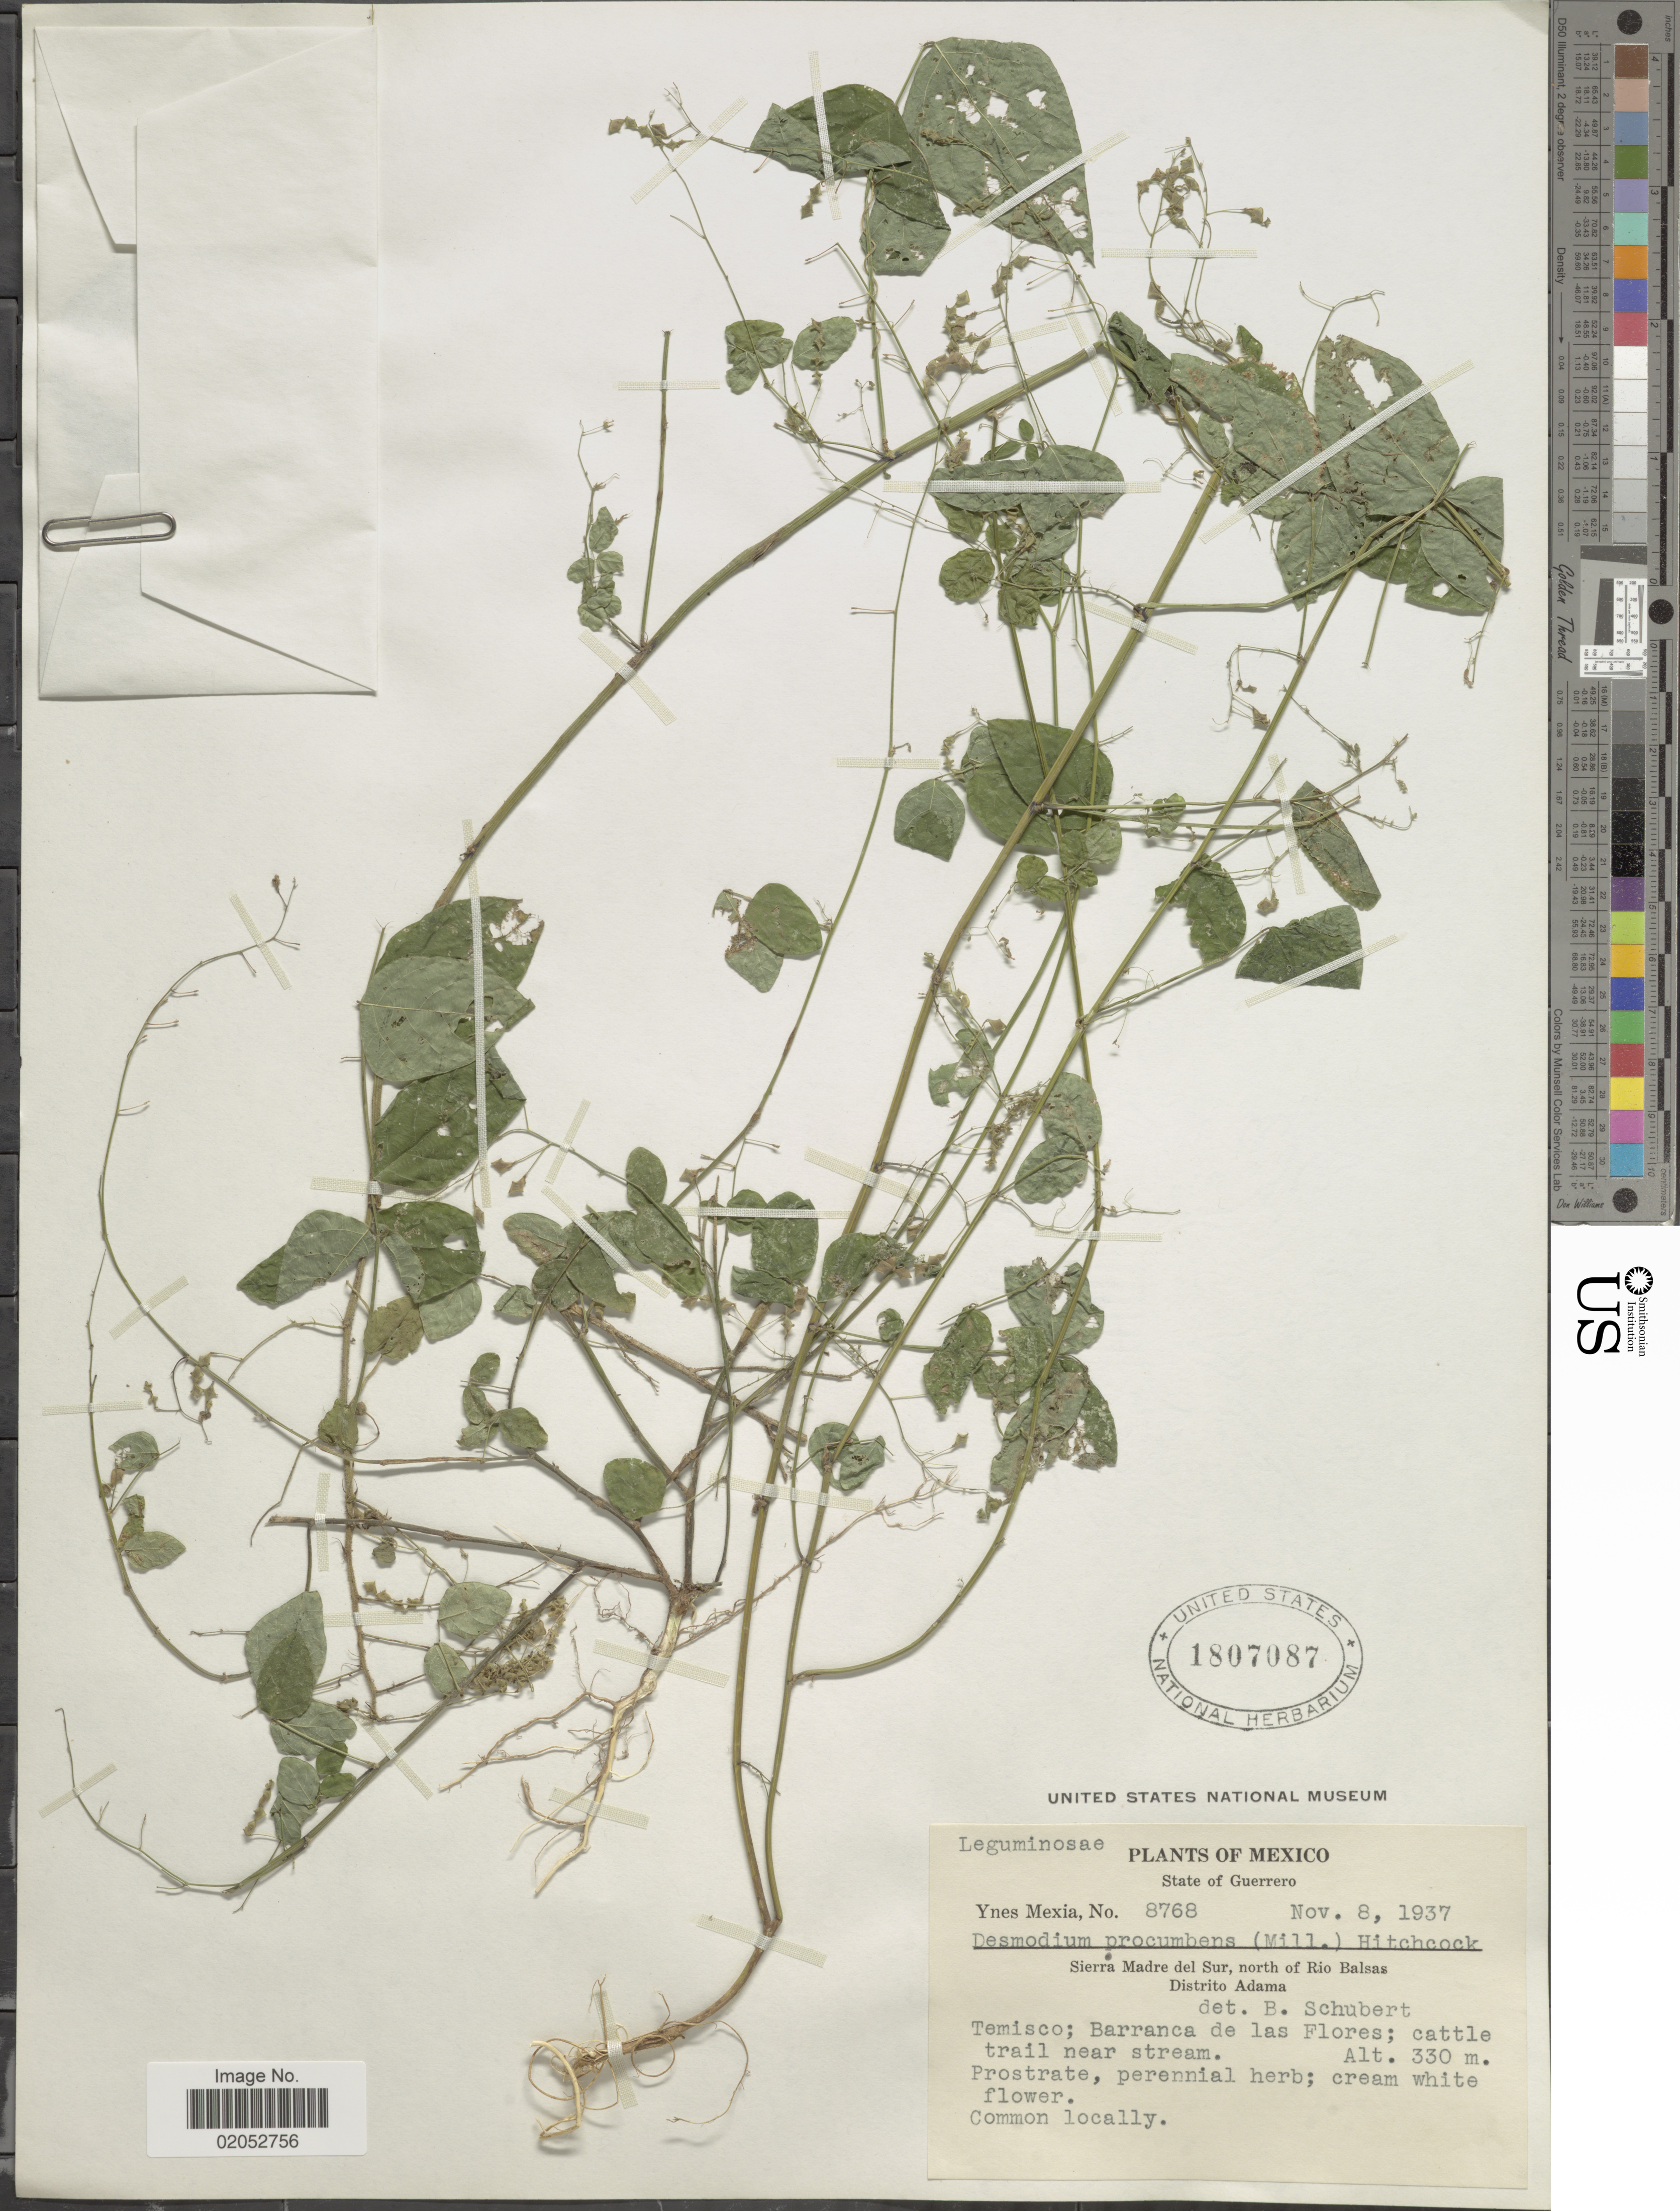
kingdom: Plantae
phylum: Tracheophyta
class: Magnoliopsida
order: Fabales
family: Fabaceae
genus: Desmodium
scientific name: Desmodium procumbens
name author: (Mill.) Hitchc.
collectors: Y. Mexia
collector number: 8768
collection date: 1937-11-08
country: Mexico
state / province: Guerrero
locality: State of Guerrero, Temisco, Barranca de las Flores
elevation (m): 330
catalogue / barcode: US 1807087